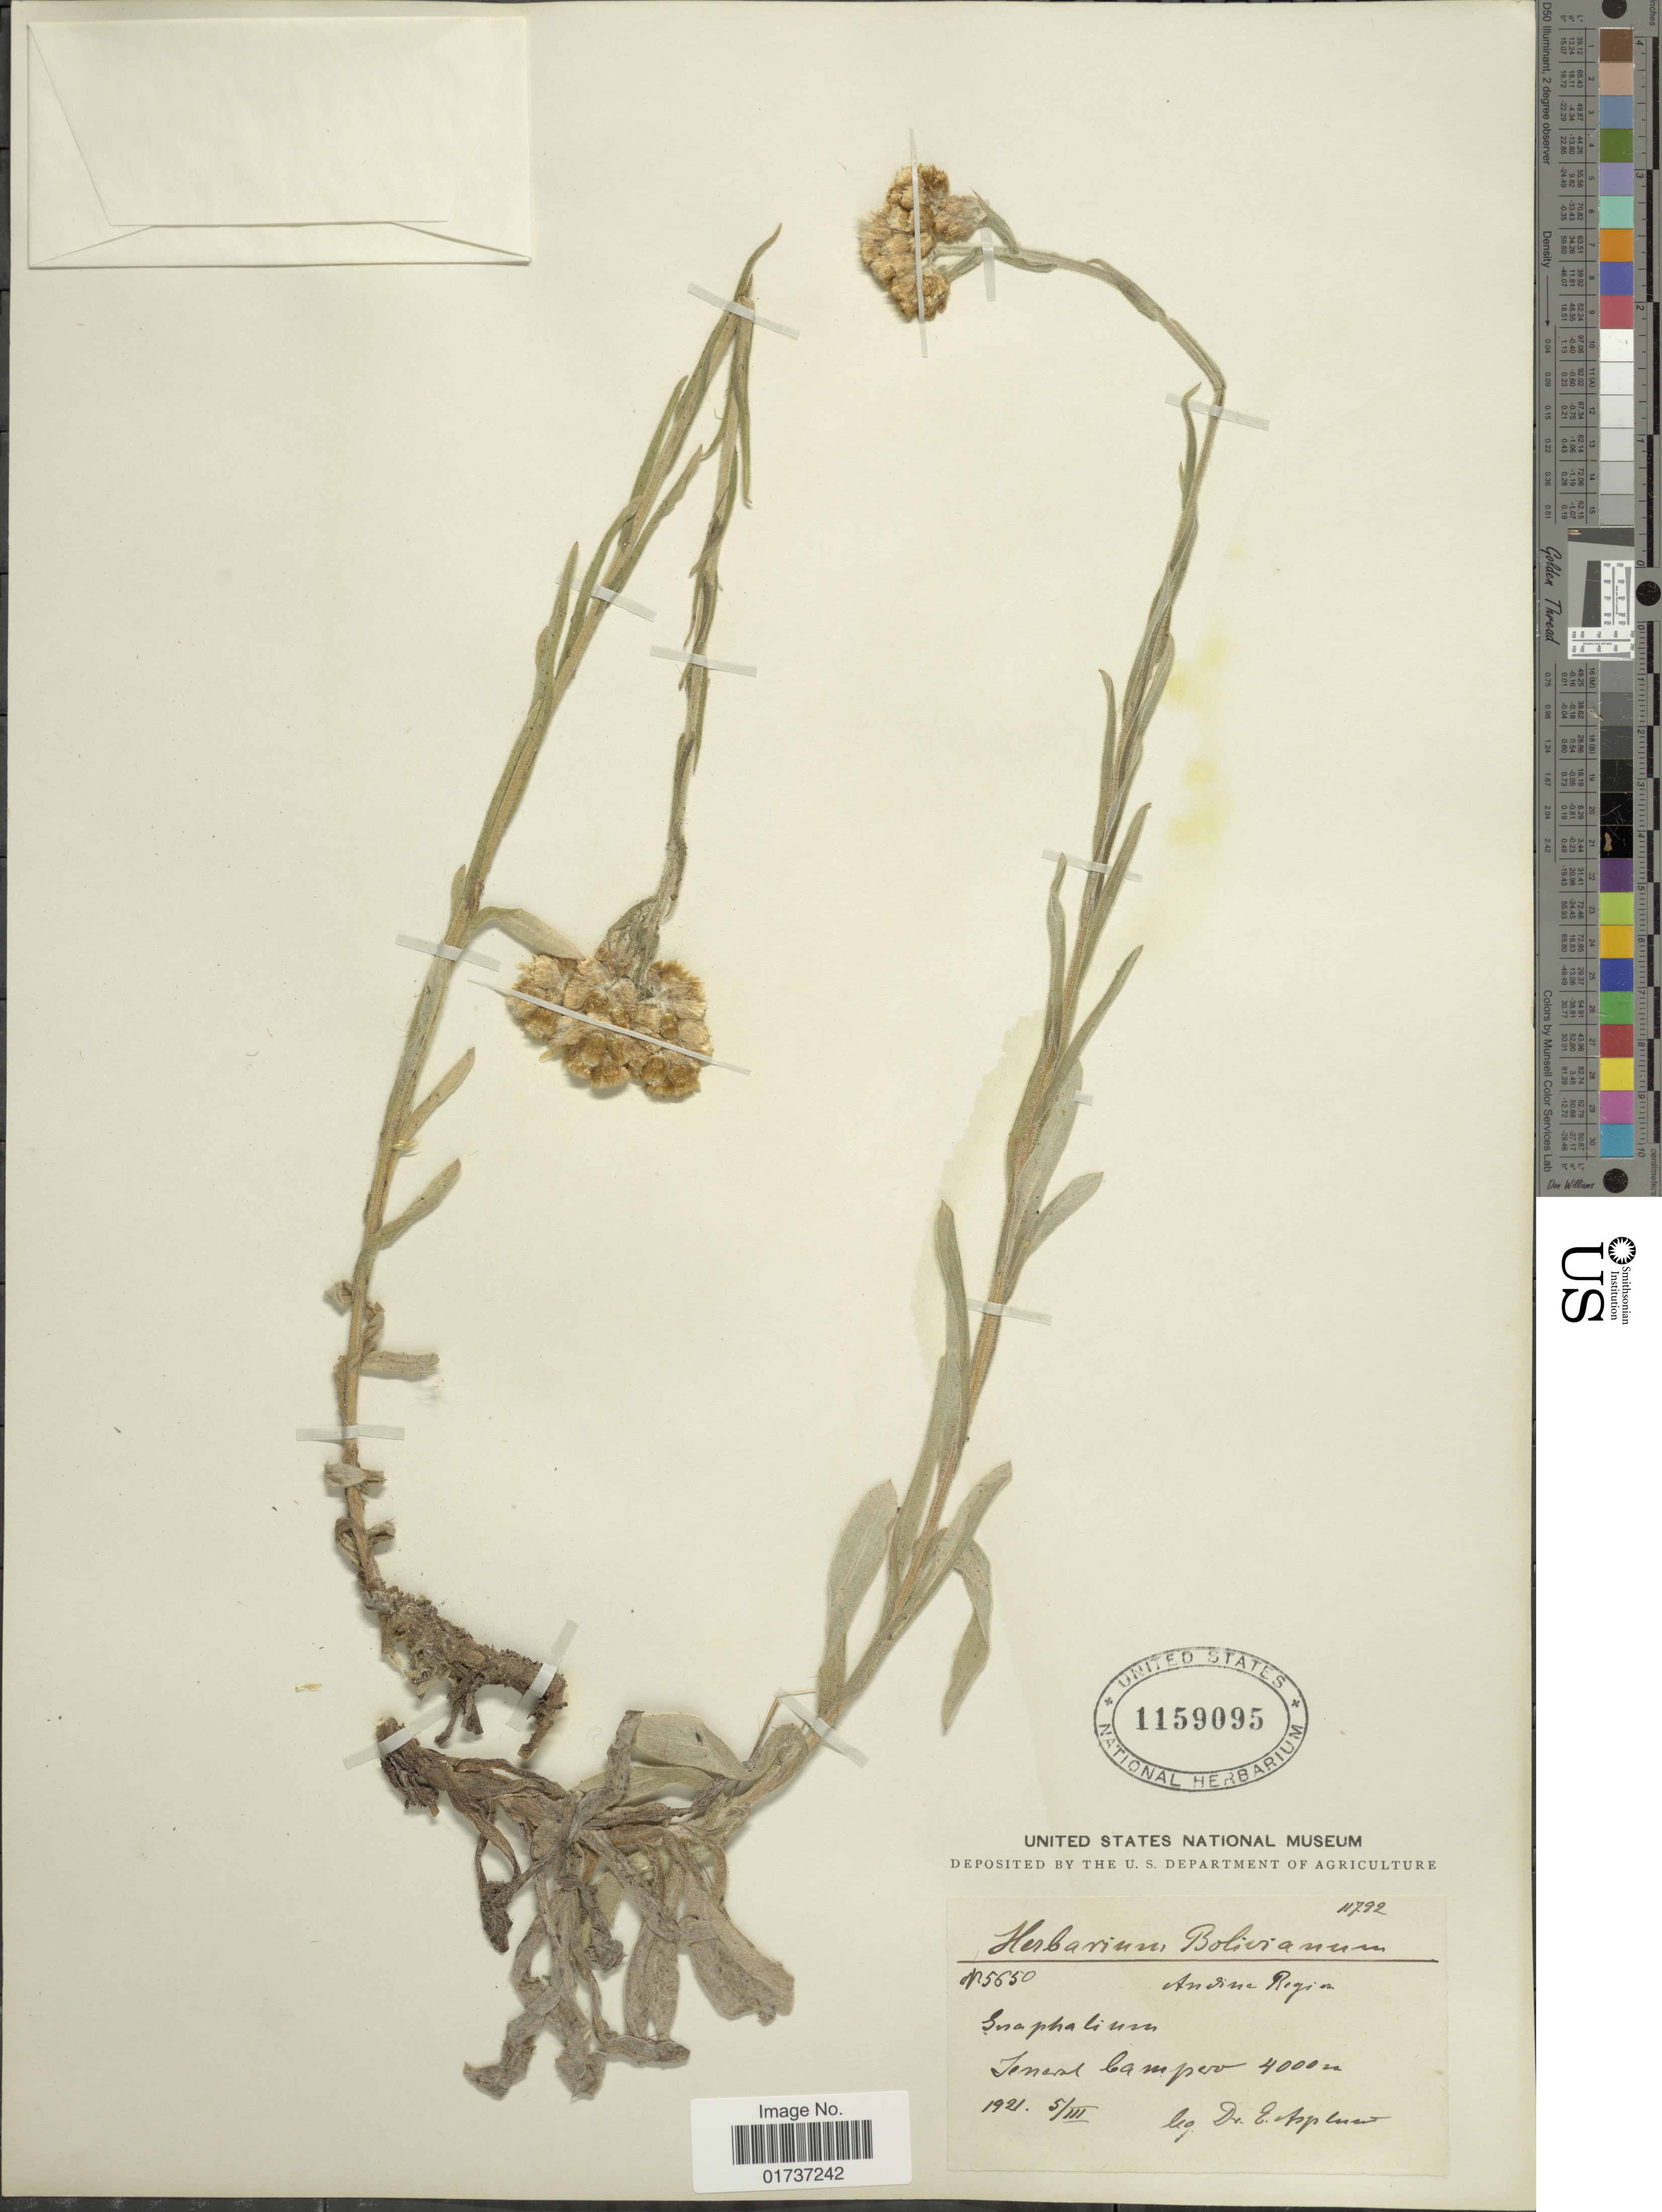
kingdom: Plantae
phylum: Tracheophyta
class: Magnoliopsida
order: Asterales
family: Asteraceae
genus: Gnaphalium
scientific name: Gnaphalium sp.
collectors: E. Asplund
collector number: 5650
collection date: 1921-03-05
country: Bolivia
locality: Teneral Campero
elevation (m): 4000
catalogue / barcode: US 1159095